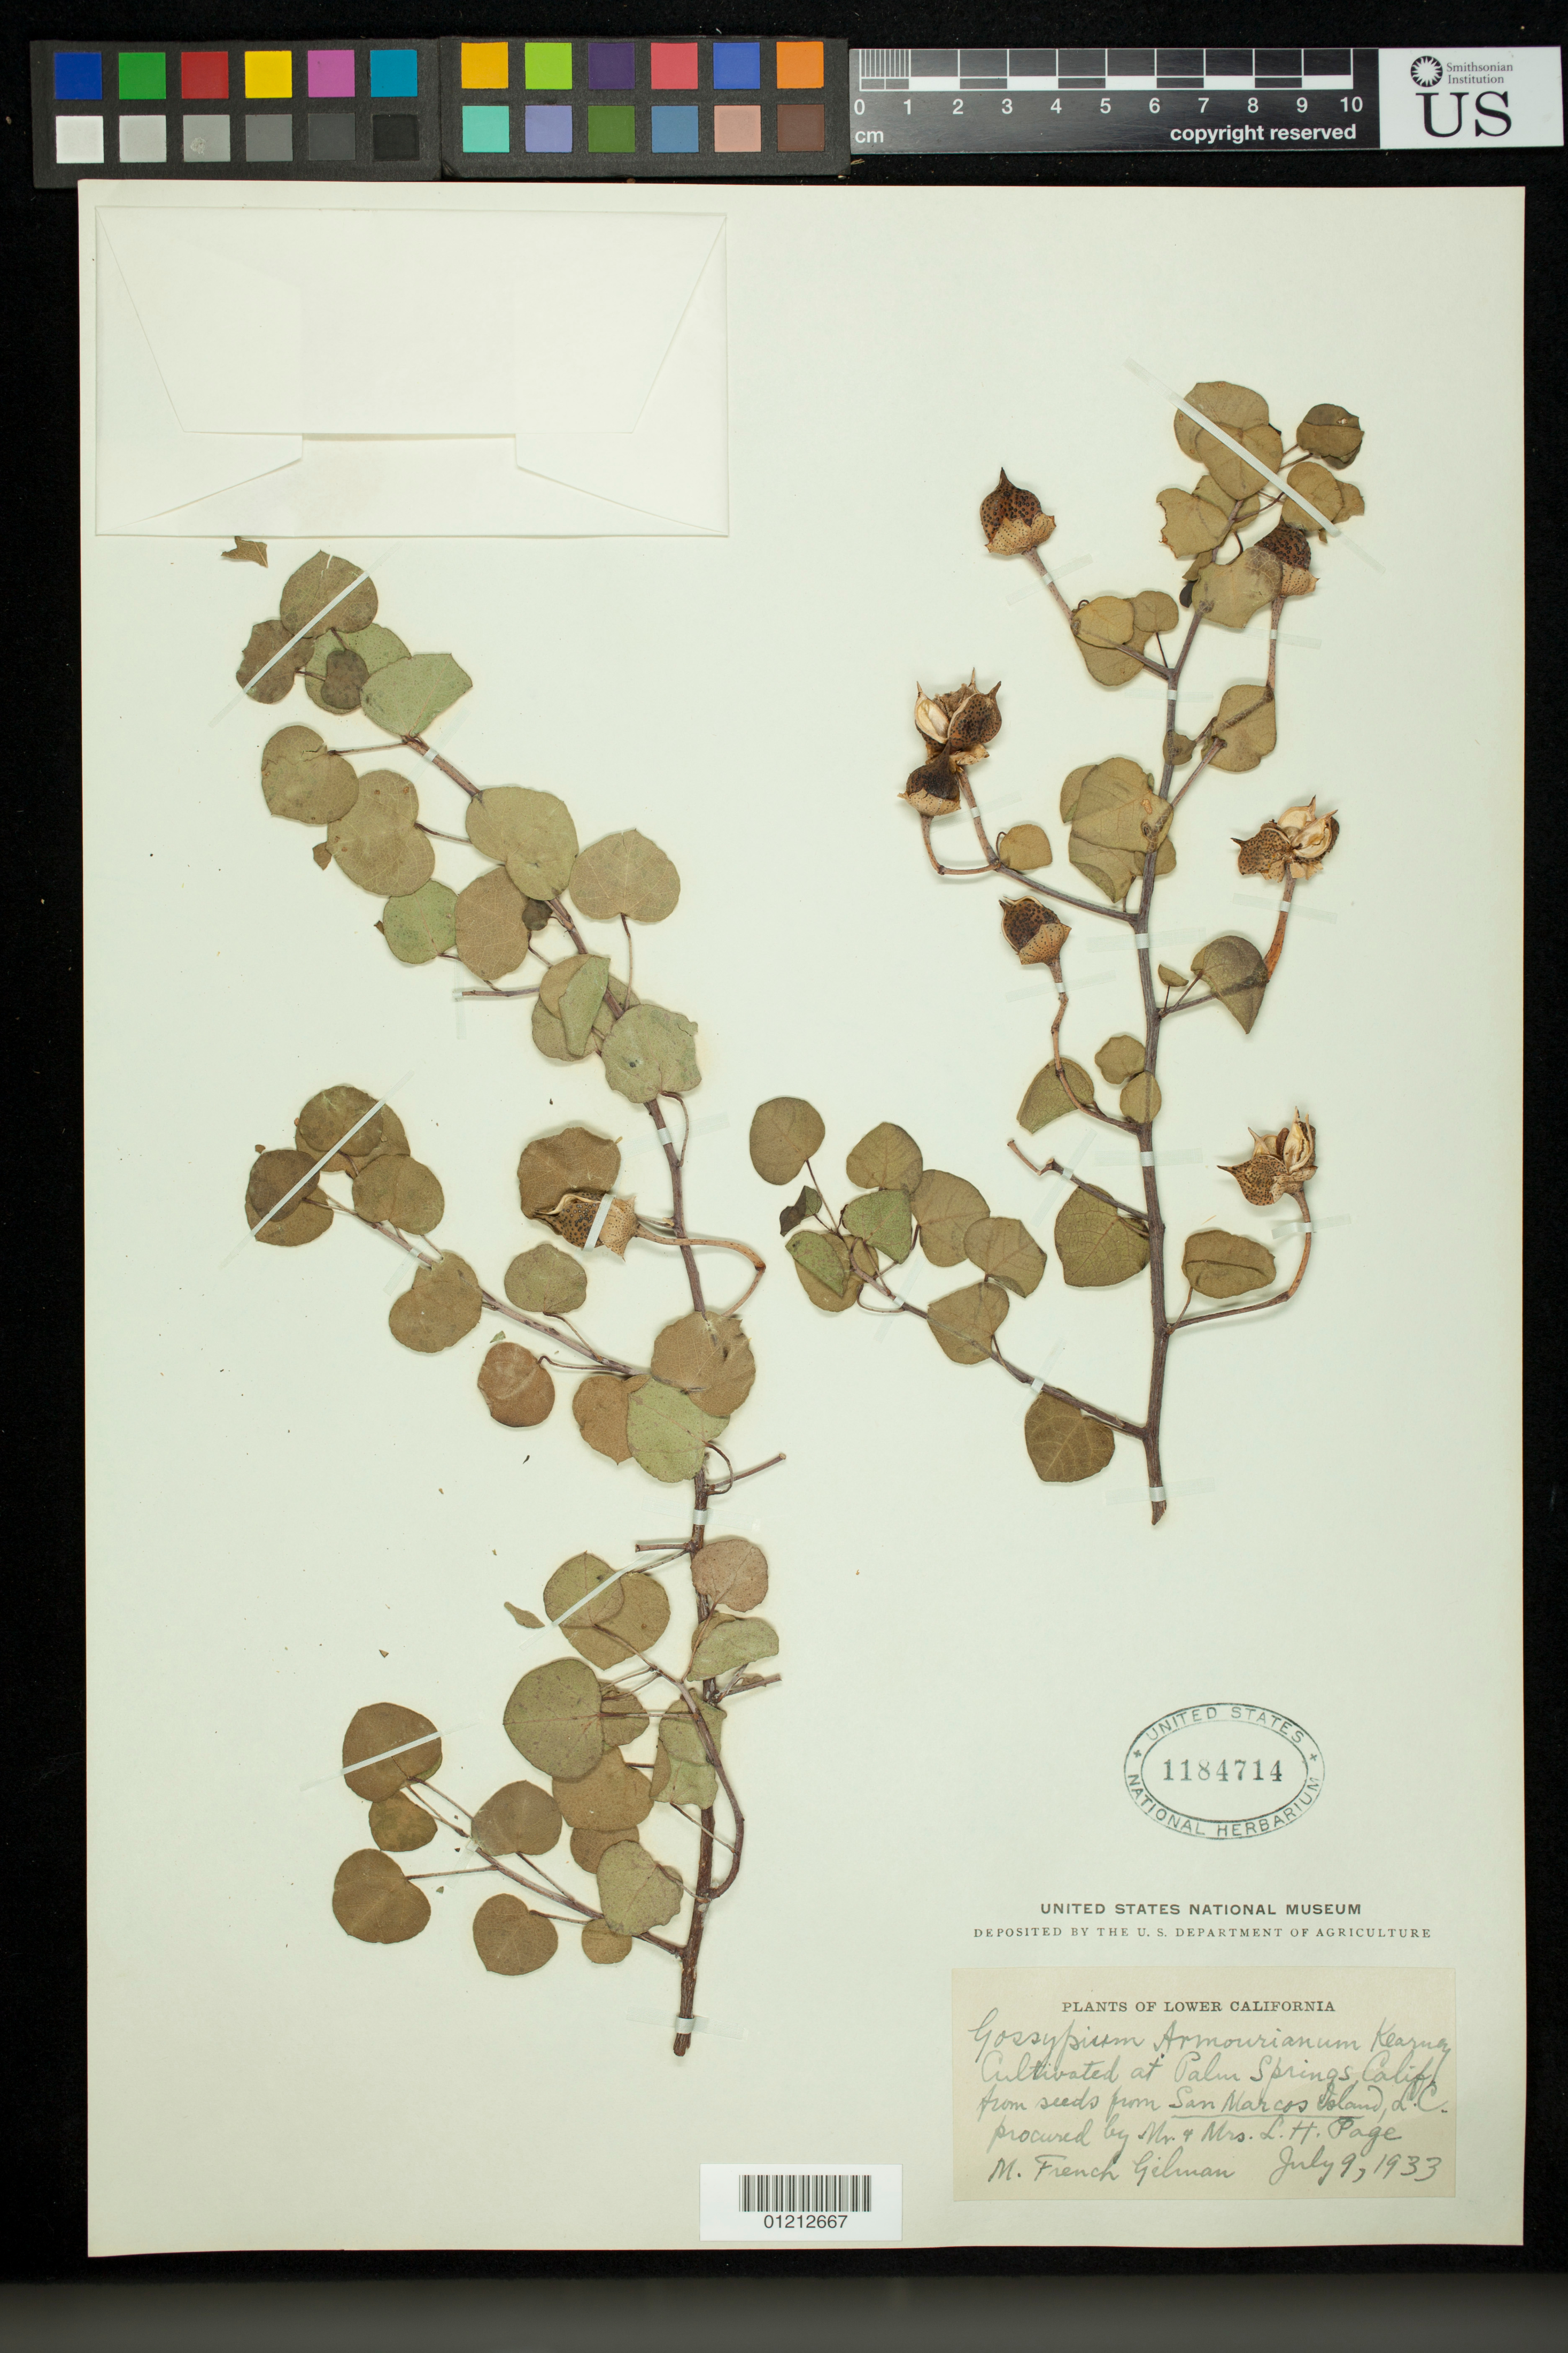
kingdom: Plantae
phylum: Tracheophyta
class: Magnoliopsida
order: Malvales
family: Malvaceae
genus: Gossypium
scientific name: Gossypium armourianum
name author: Kearney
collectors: M. F. Gilman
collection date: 1933-07-09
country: United States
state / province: California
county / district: Riverside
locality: Palm Springs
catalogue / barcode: US 1184714